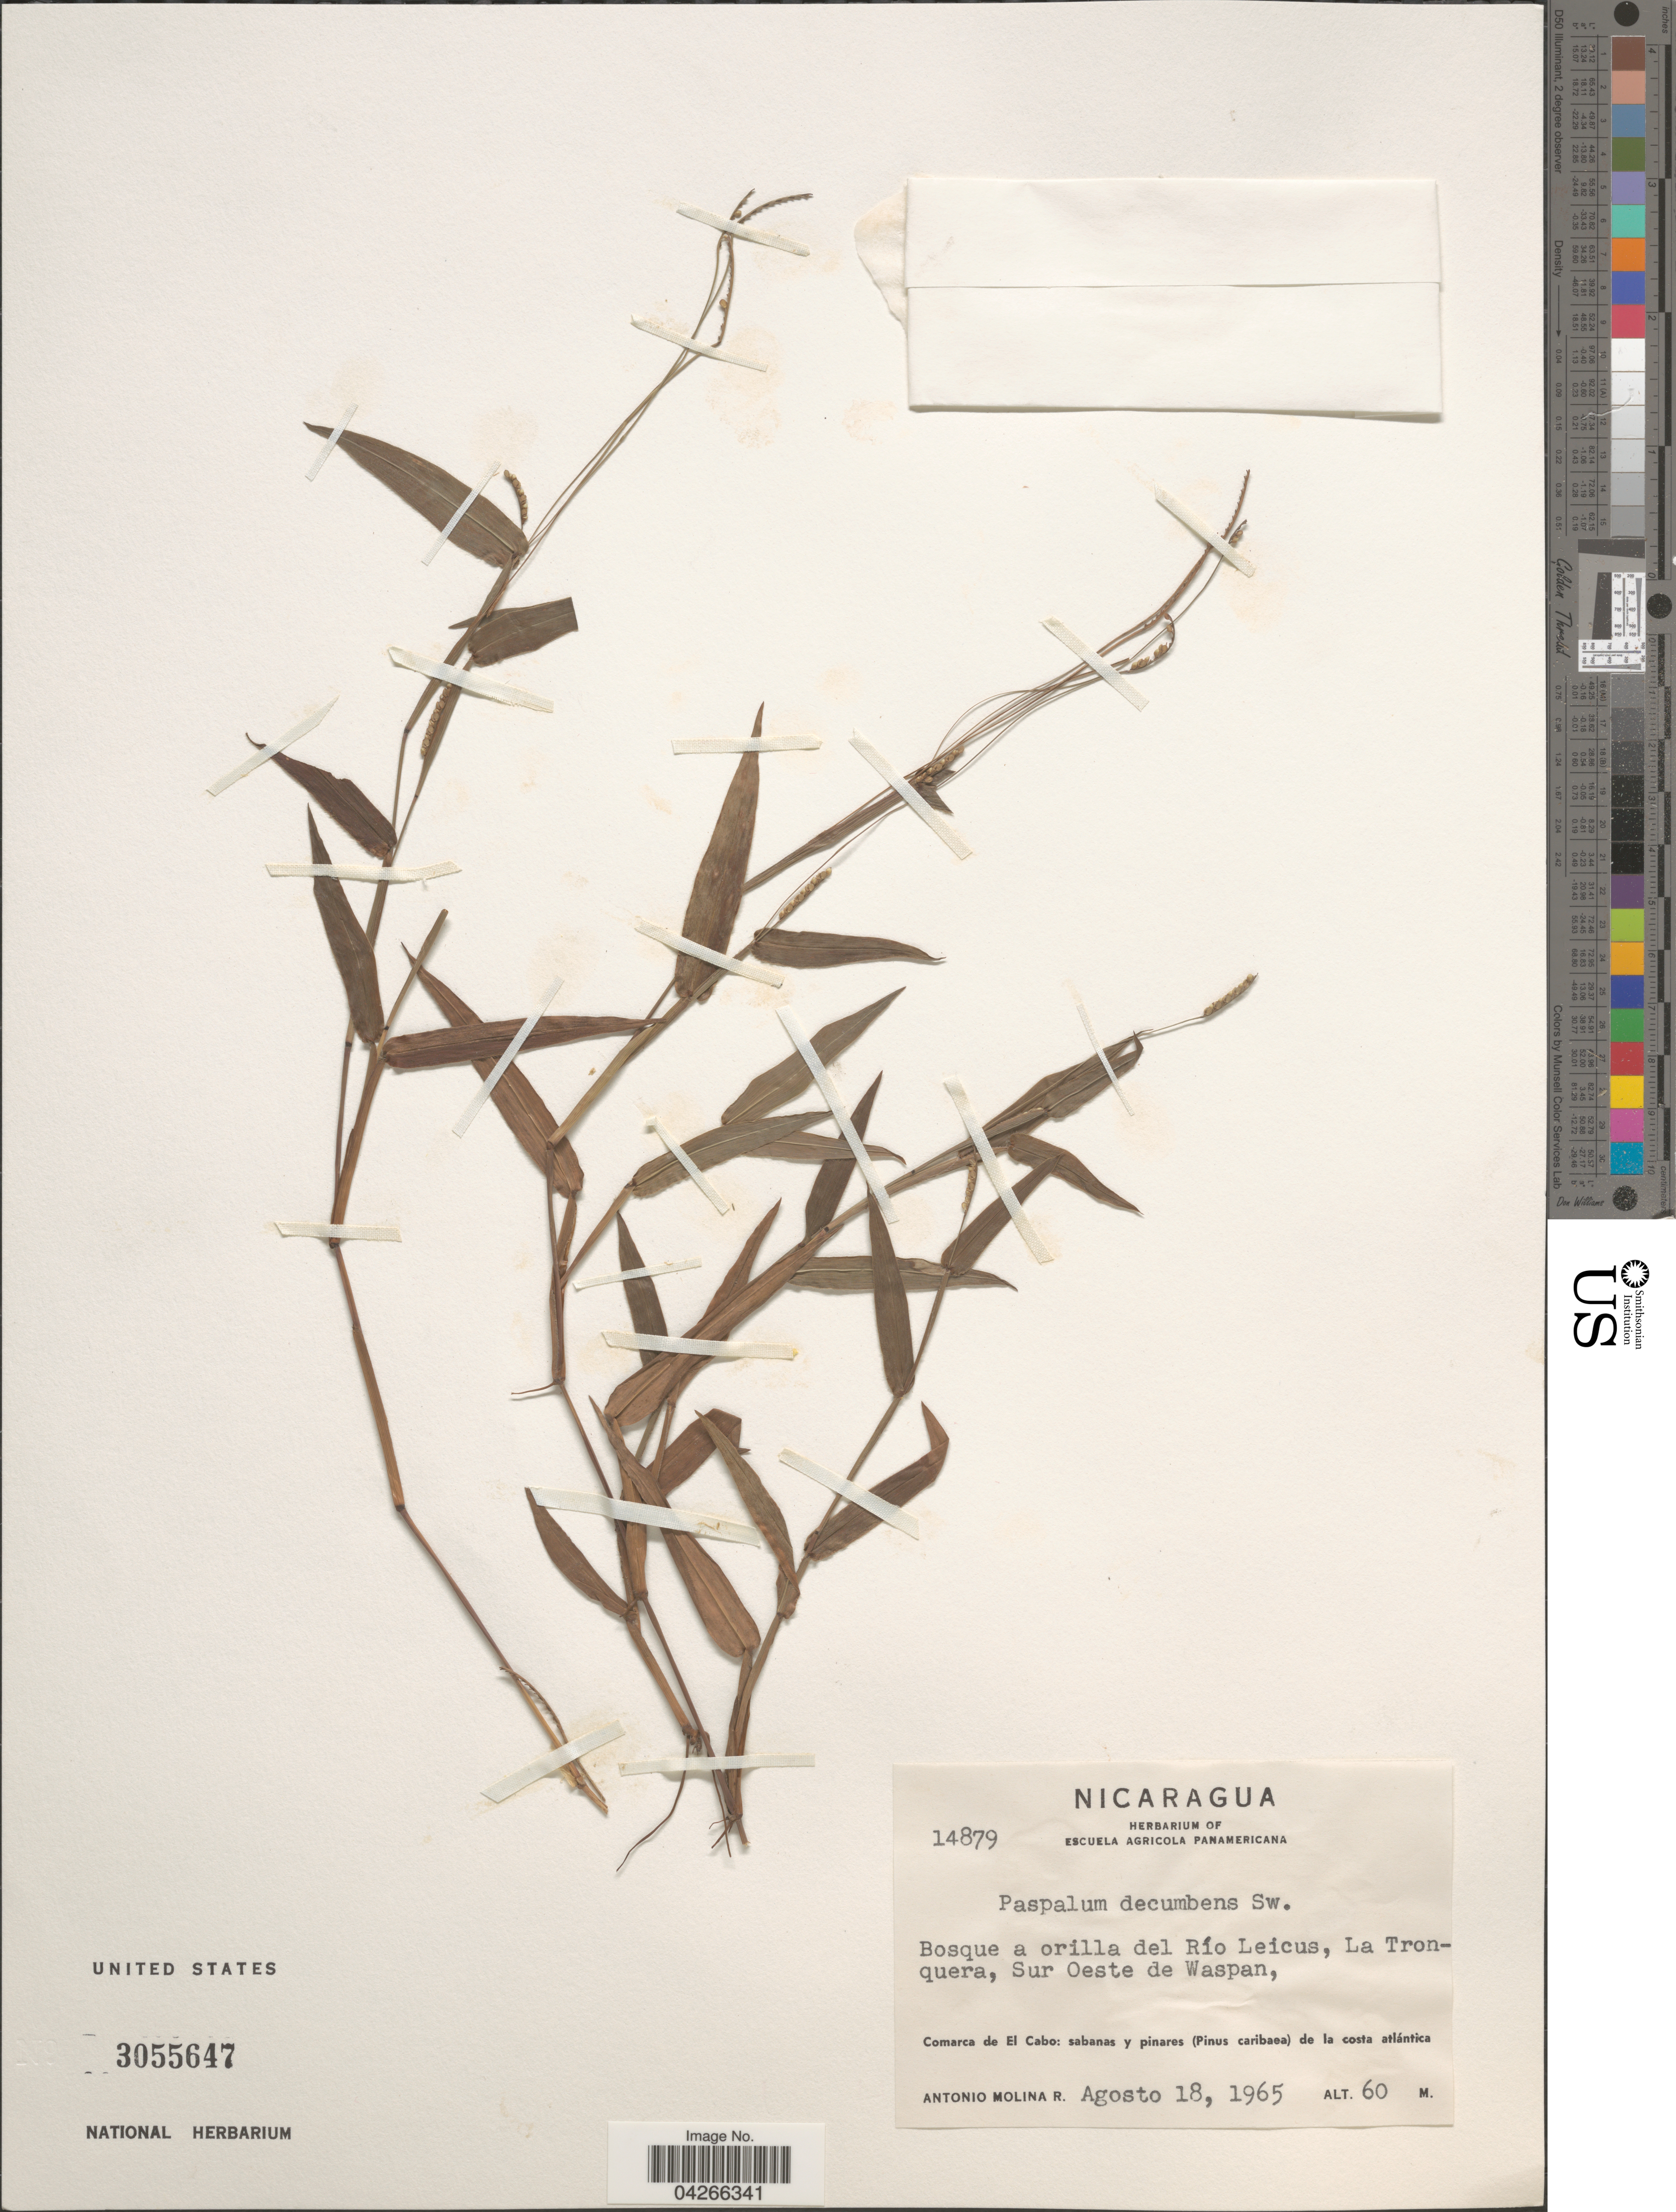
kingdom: Plantae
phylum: Tracheophyta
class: Liliopsida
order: Poales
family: Poaceae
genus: Paspalum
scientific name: Paspalum decumbens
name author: Sw.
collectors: A. Molina R.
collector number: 14879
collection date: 1965-08-18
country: Nicaragua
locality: Bosque a orilla del Río Leicus, La Tronquera, Sur Oeste de Waspan, Comarca de El Cabo: sabanas y pinares (Pinus caribaea) de la costa atlántica,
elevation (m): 60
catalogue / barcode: US 3055647